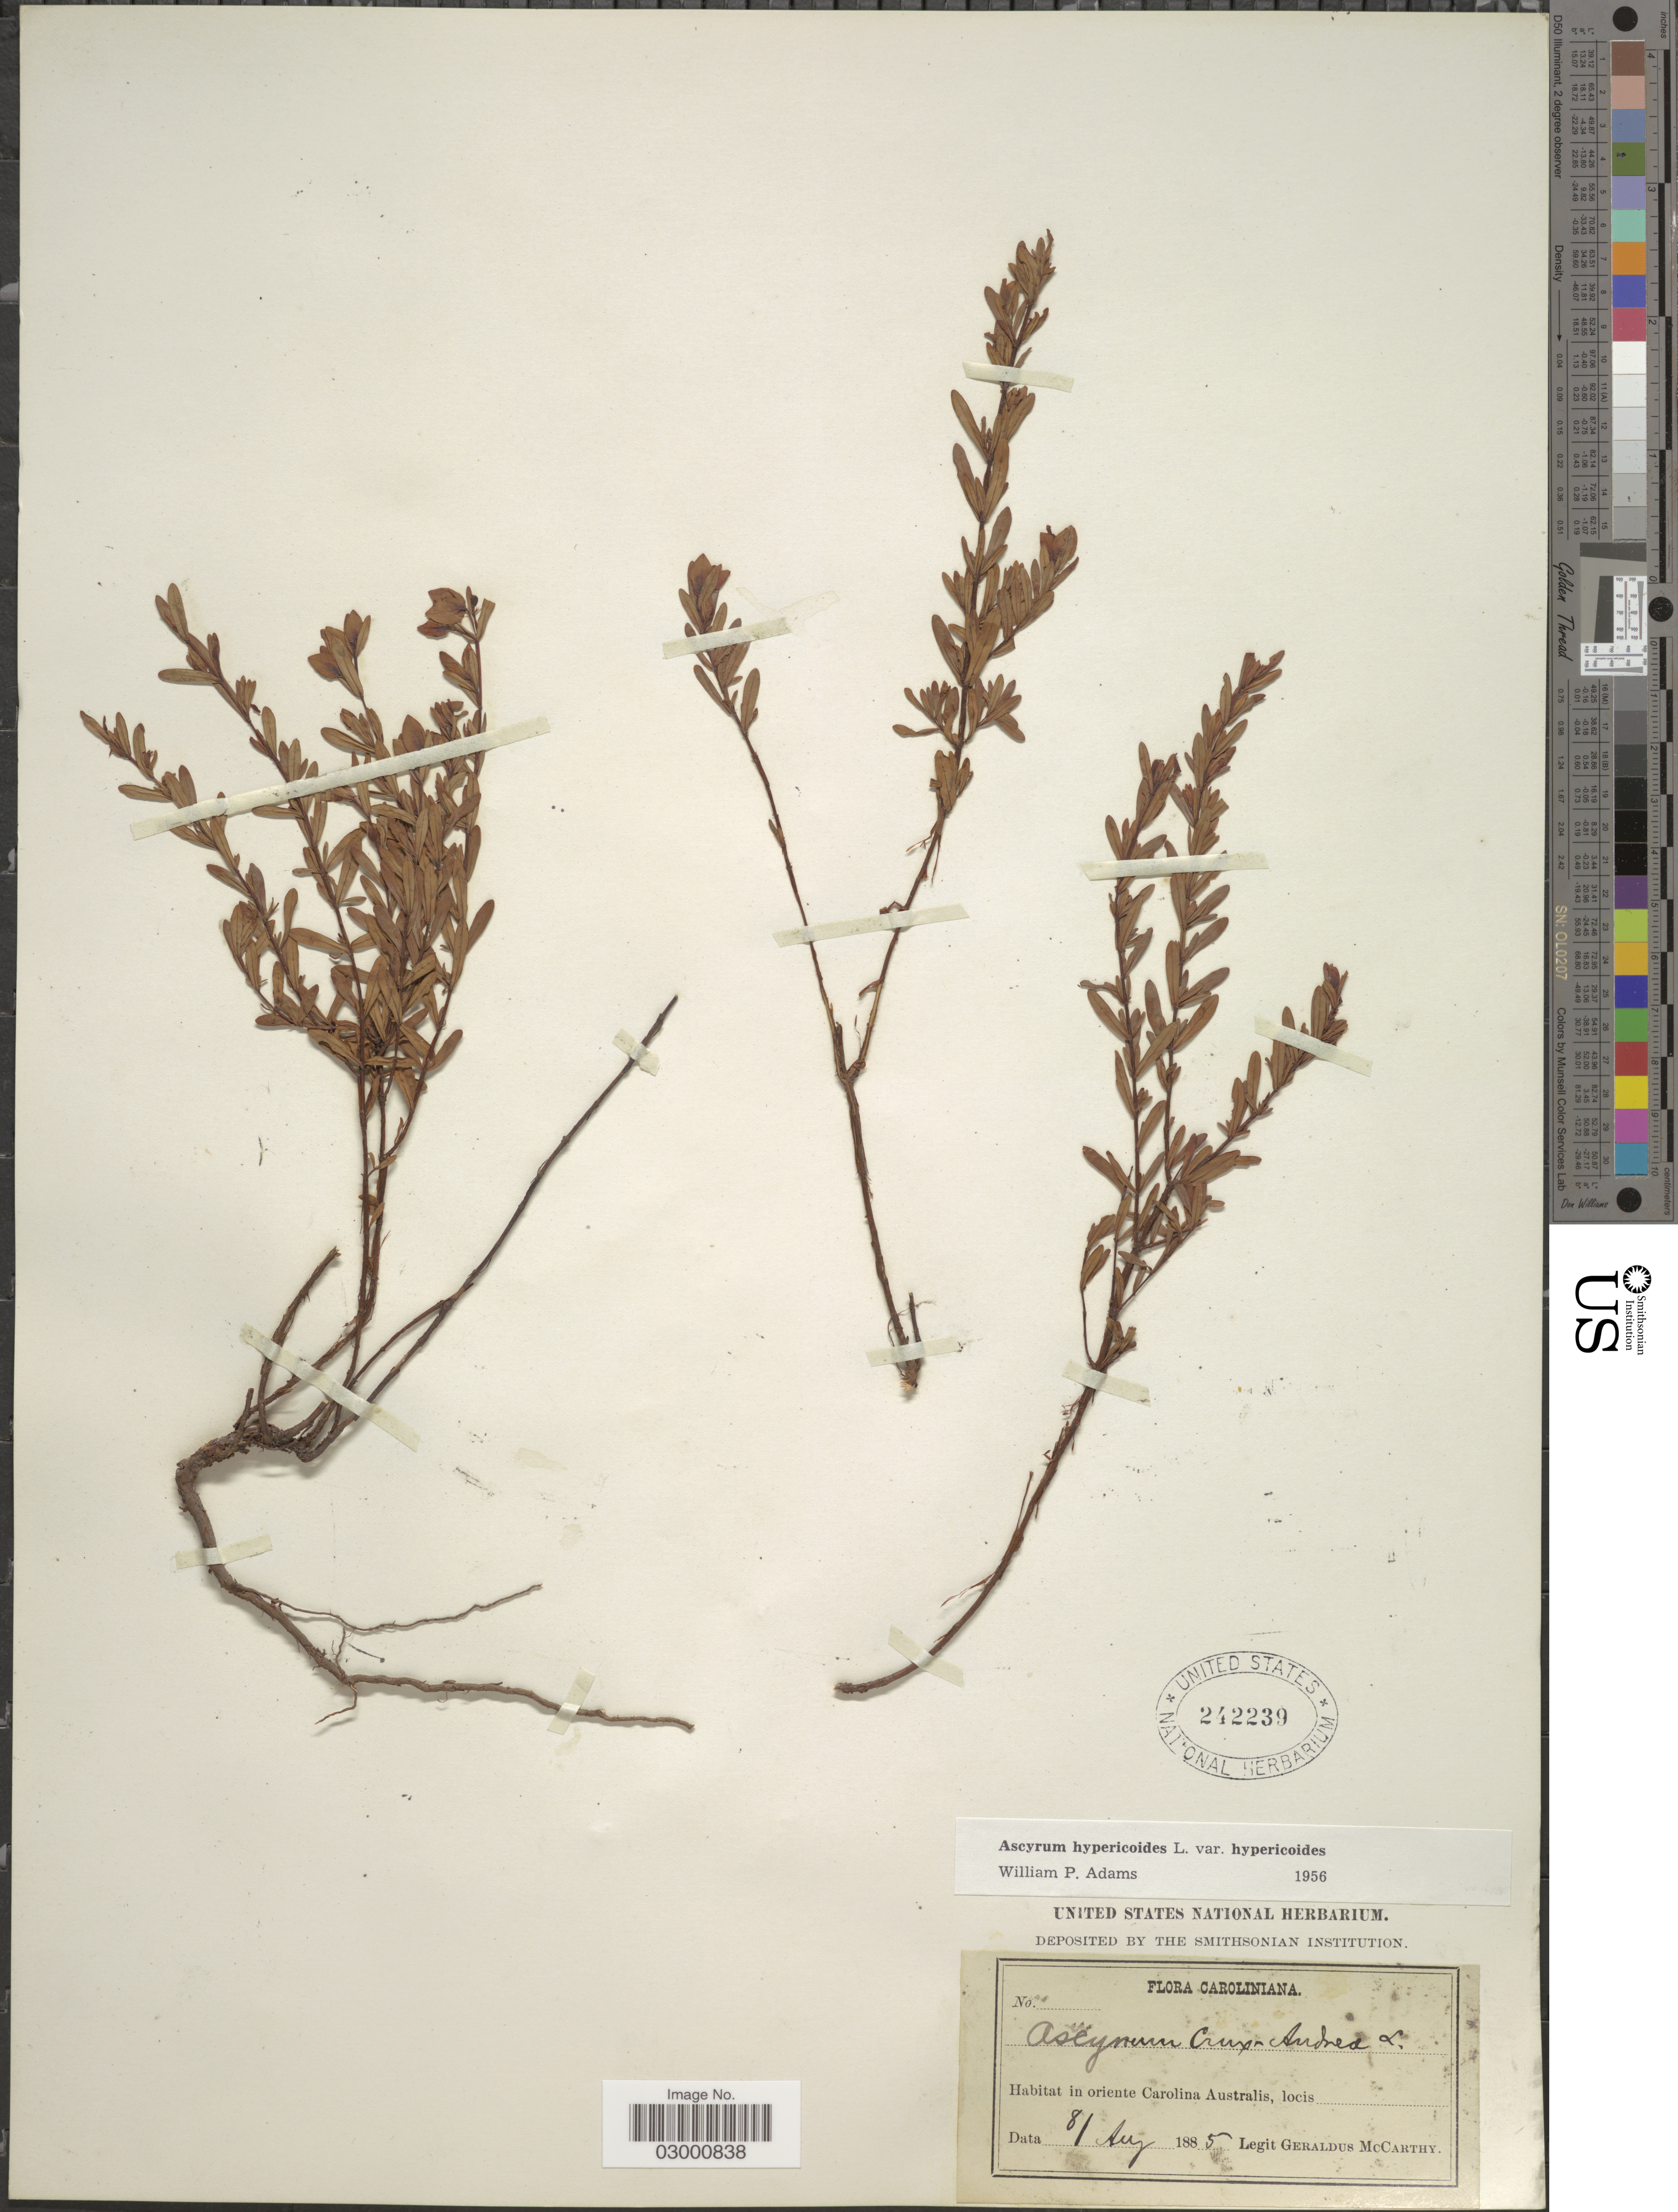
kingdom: Plantae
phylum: Tracheophyta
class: Magnoliopsida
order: Malpighiales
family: Hypericaceae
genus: Hypericum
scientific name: Hypericum hypericoides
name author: (L.) Crantz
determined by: Strong, Mark T., (BOT), Smithsonian Institution - National Museum of Natural History (UNITED STATES)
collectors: M. McCarthy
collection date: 1885-08-08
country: United States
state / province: South Carolina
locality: Caroliniana. In oriente Carolina Australis, locis.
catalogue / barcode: US 242239